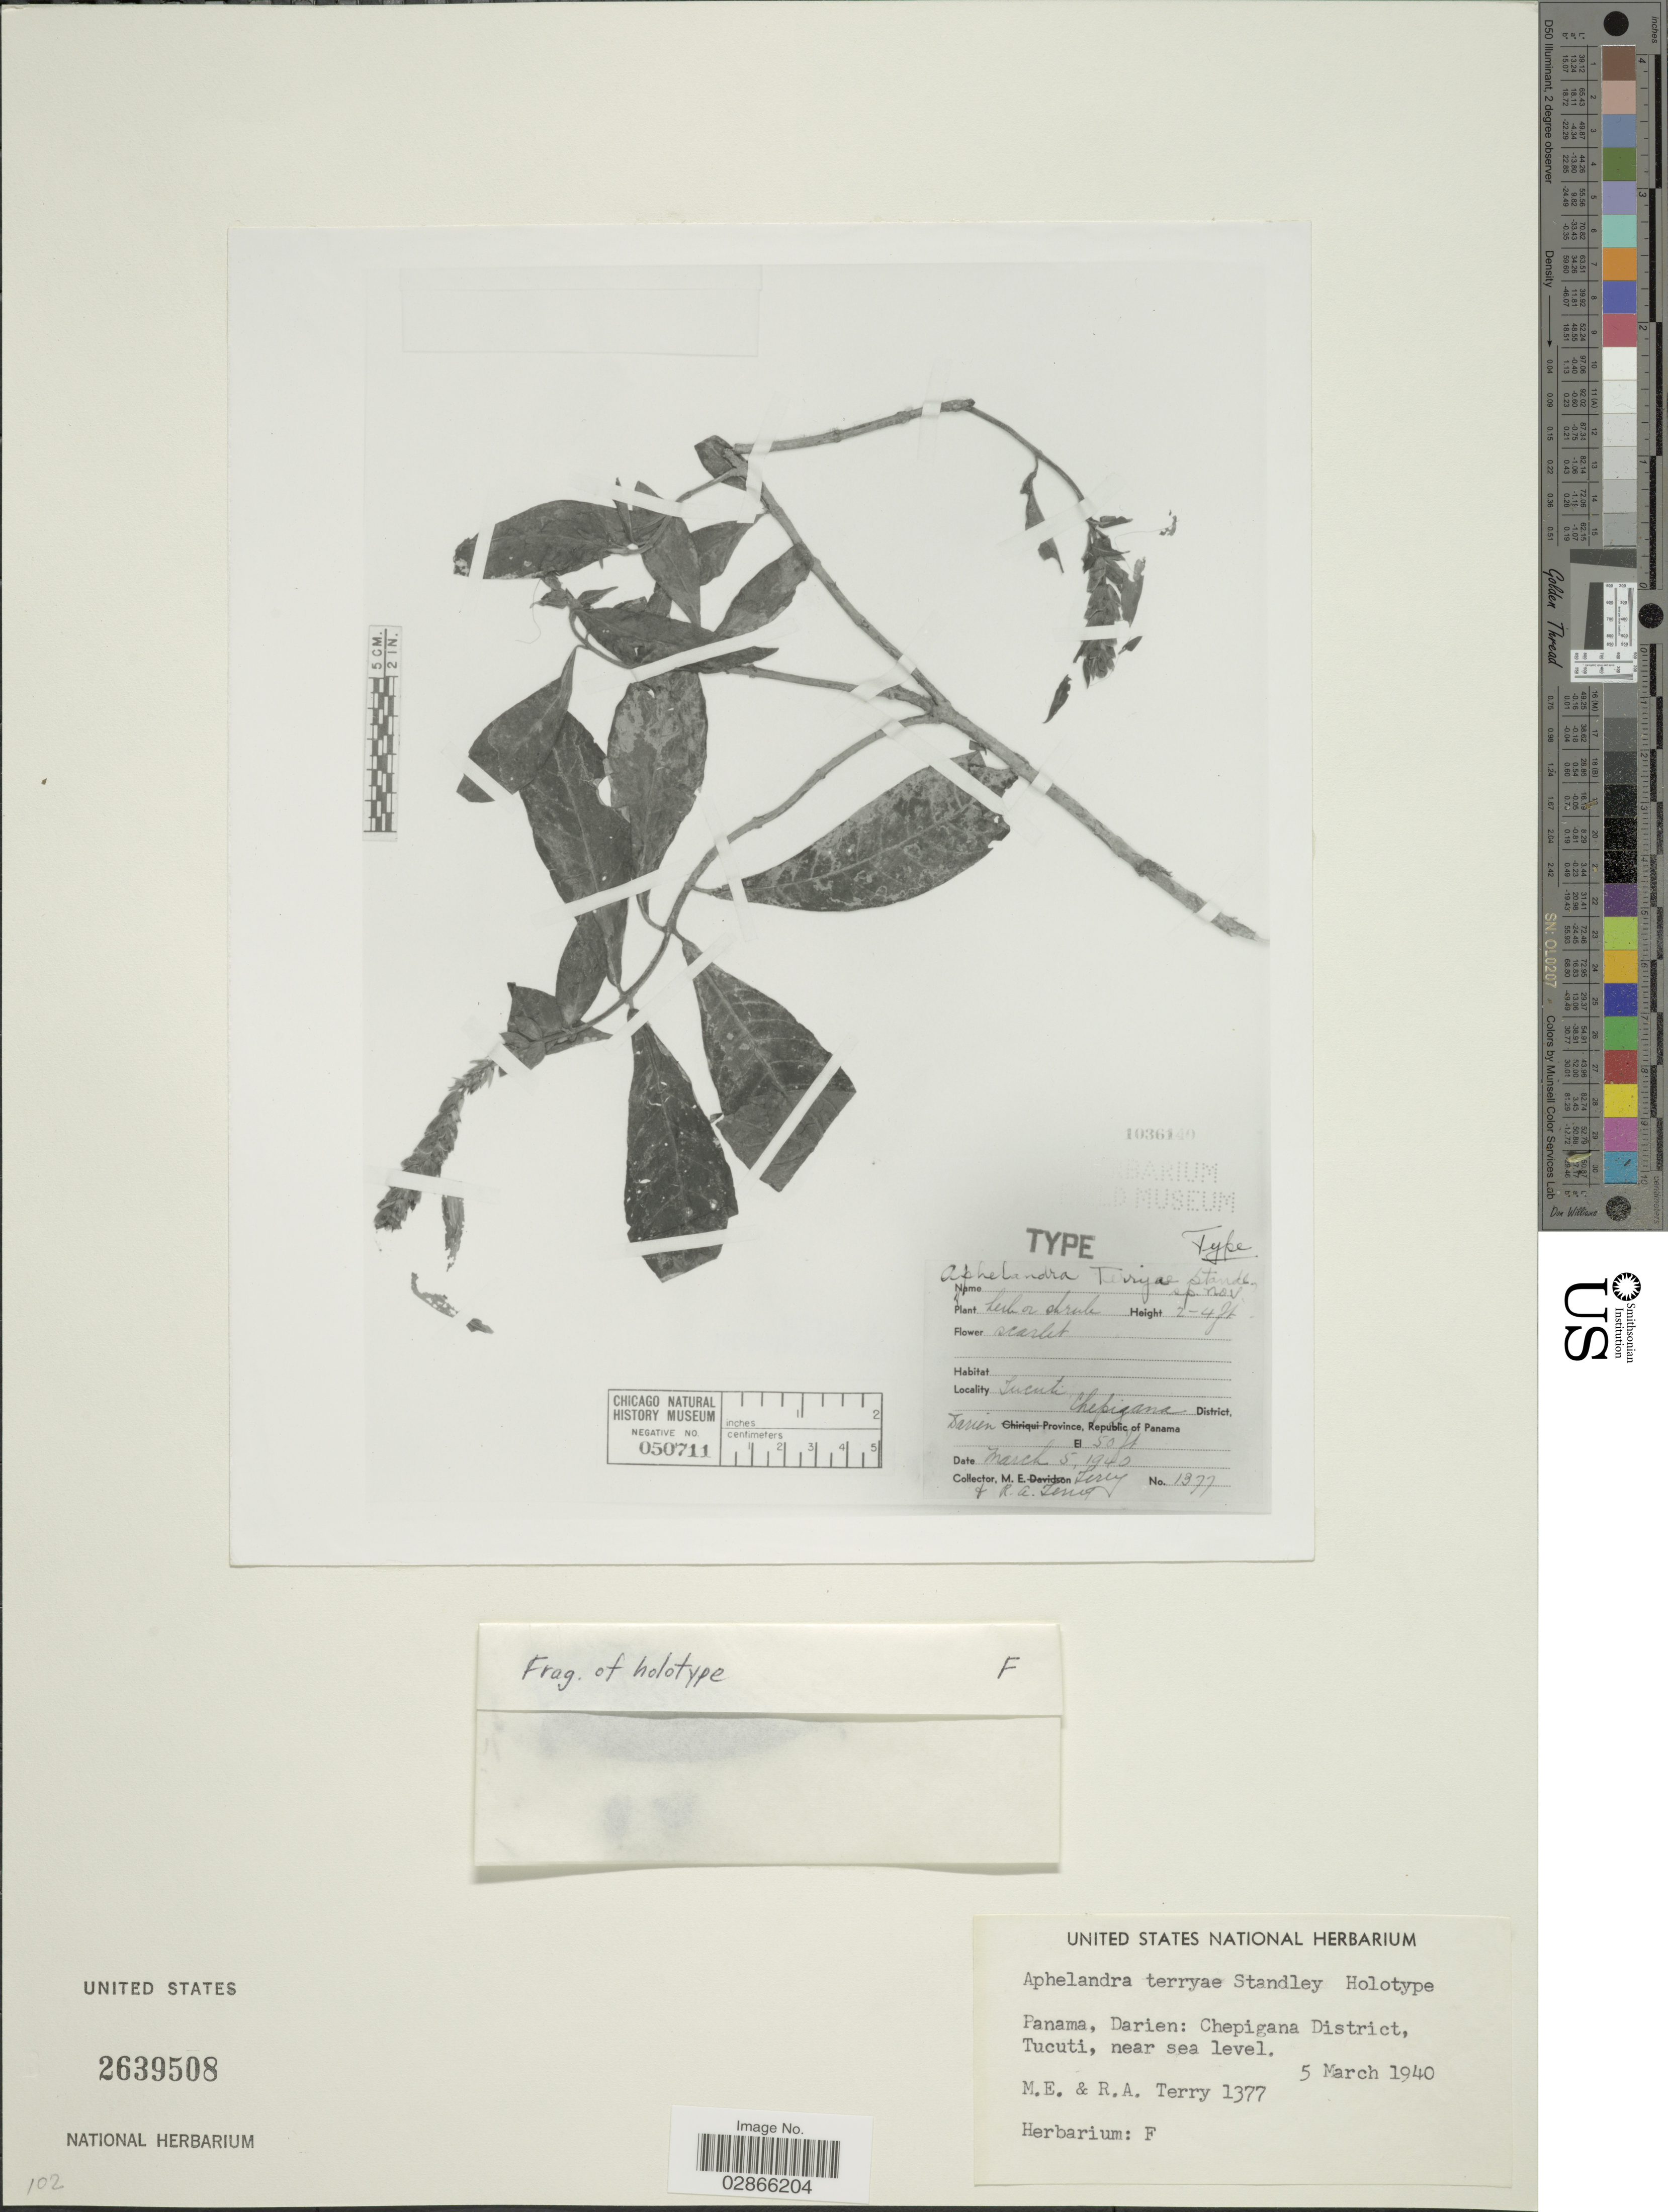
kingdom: Plantae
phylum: Tracheophyta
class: Magnoliopsida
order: Lamiales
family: Acanthaceae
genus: Aphelandra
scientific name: Aphelandra terryae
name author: Standl.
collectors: M. Terry & R. Terry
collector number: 1377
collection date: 1940-03-05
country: Panama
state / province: Darién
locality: Chepigana District, Tucuti.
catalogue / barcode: US 2639508